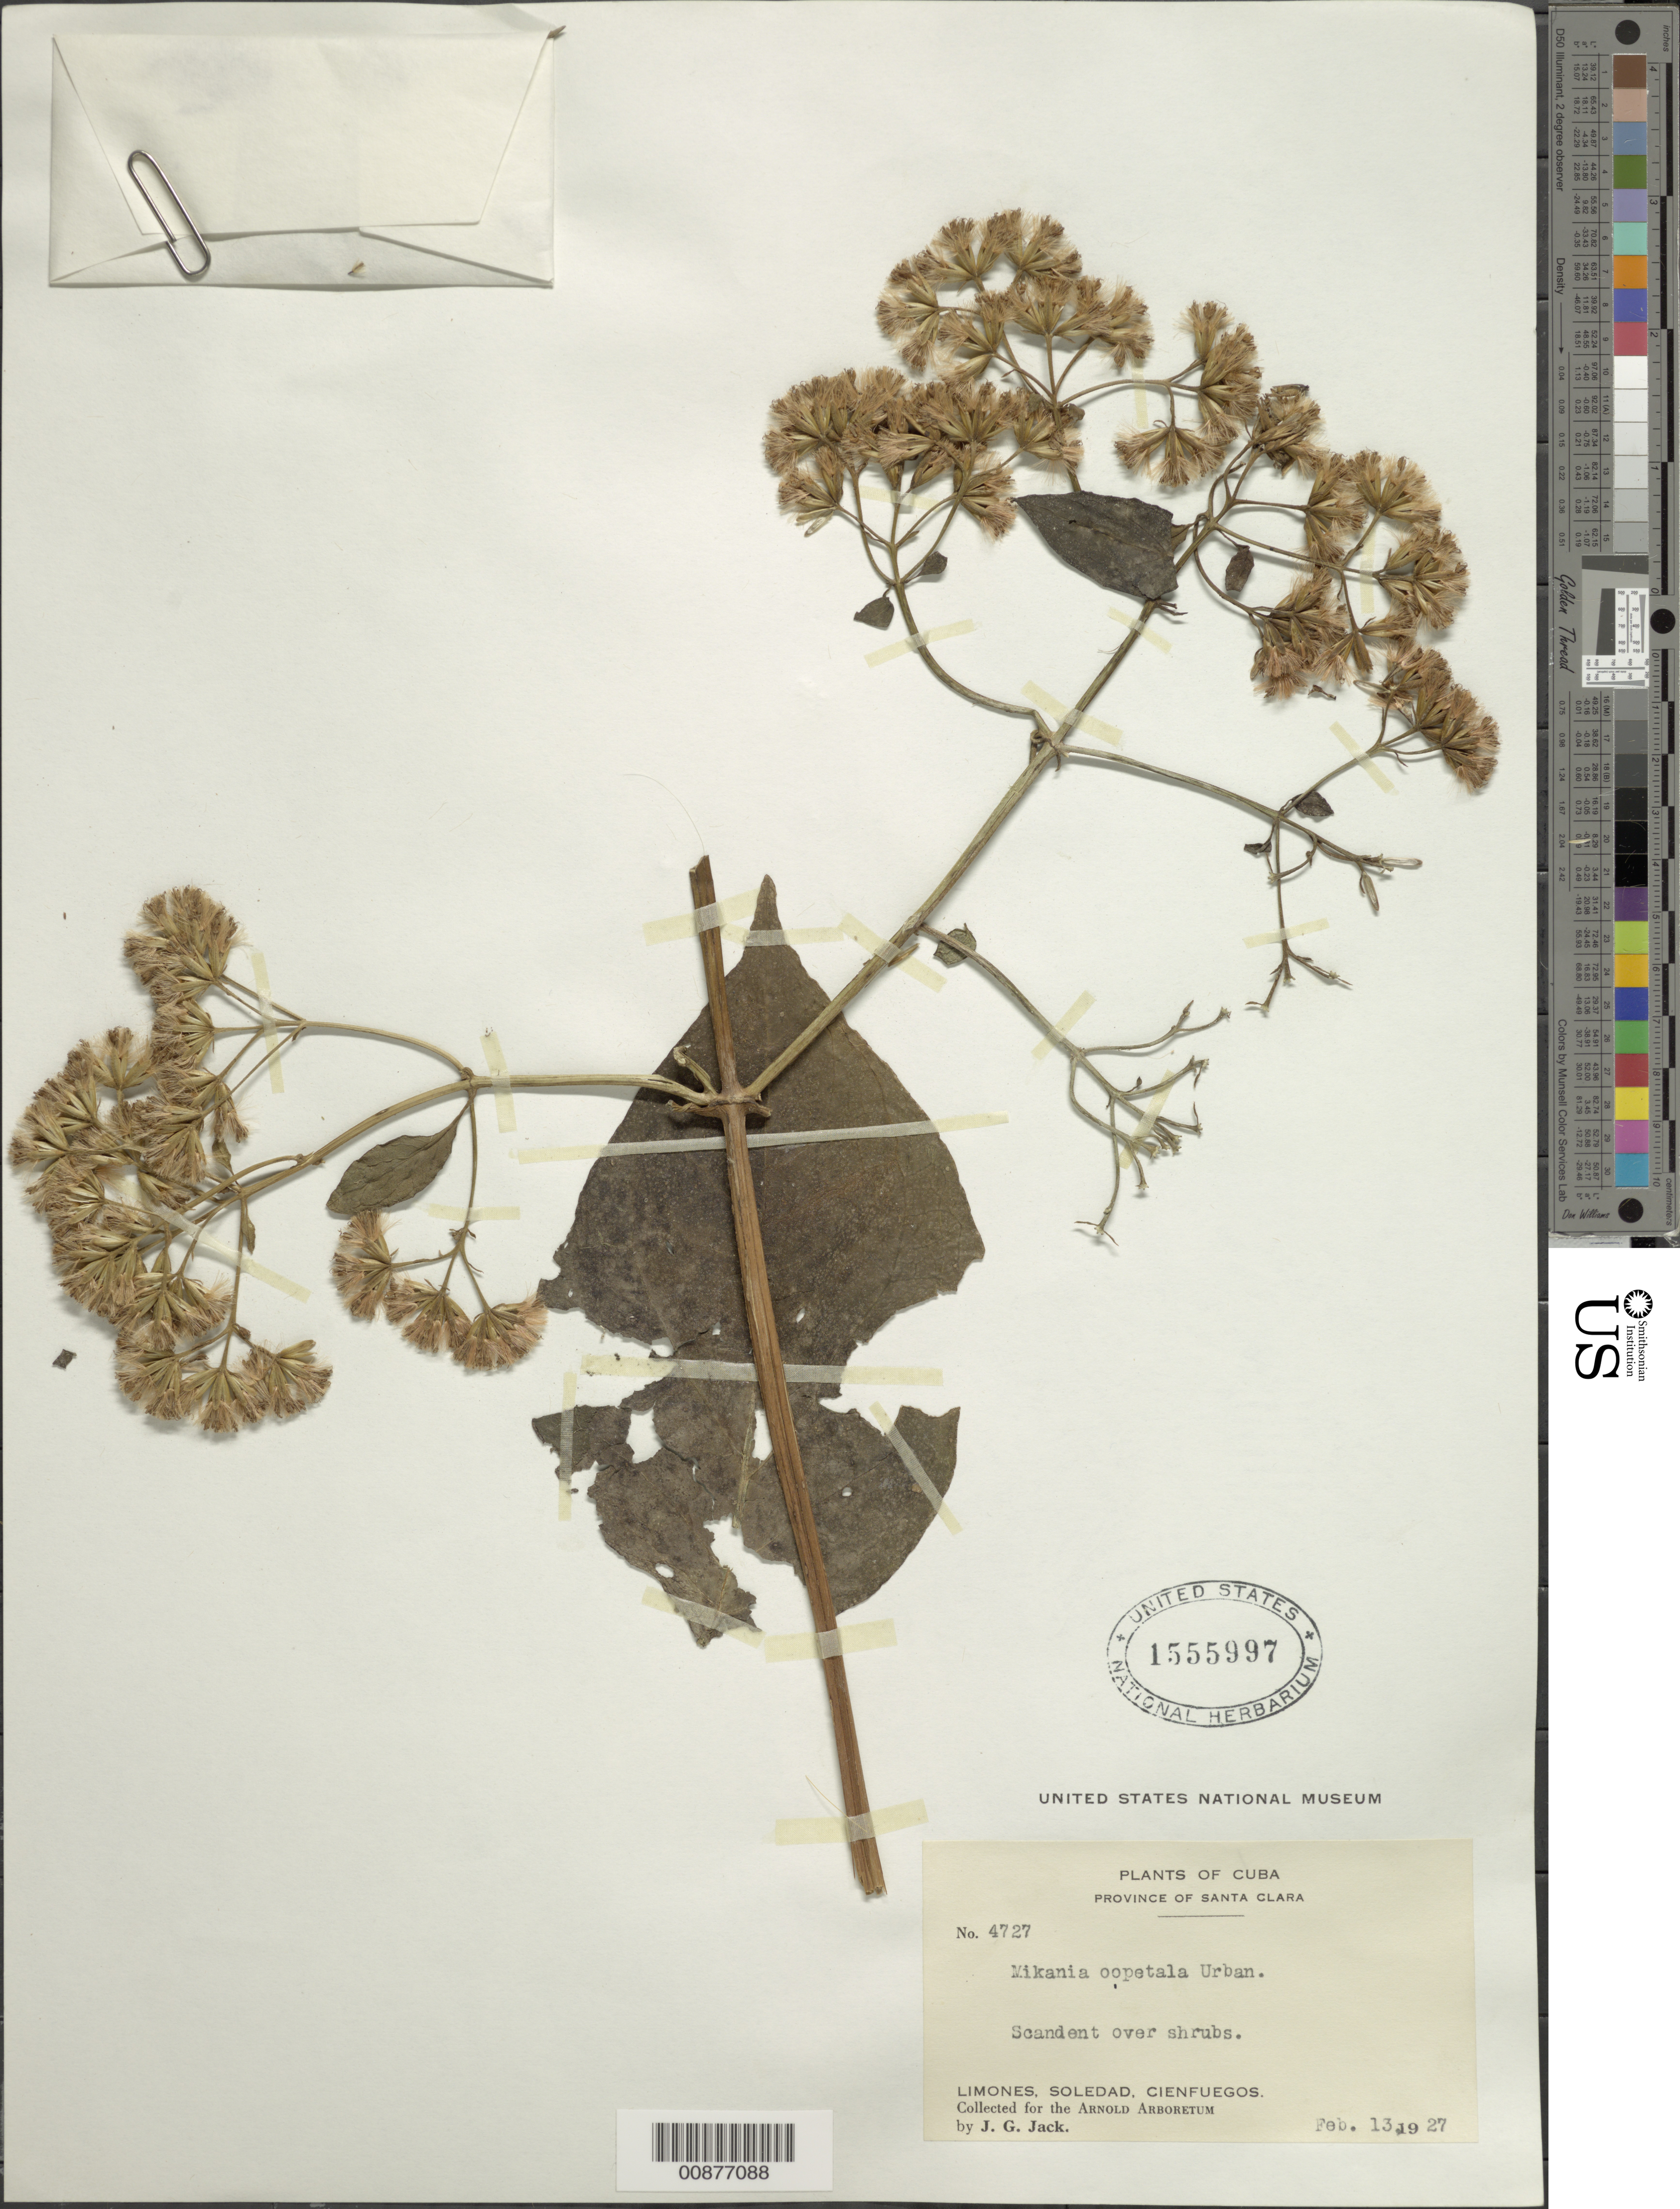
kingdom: Plantae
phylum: Tracheophyta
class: Magnoliopsida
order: Asterales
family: Asteraceae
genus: Mikania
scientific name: Mikania oopetala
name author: Urb. & Nied.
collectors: J. G. Jack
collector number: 4727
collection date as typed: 13 Feb 1927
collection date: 1927-02-13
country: Cuba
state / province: Las Villas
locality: Limones, Soledad, Cienfuegos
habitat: Climbing over shrubs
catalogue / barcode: US 1555997